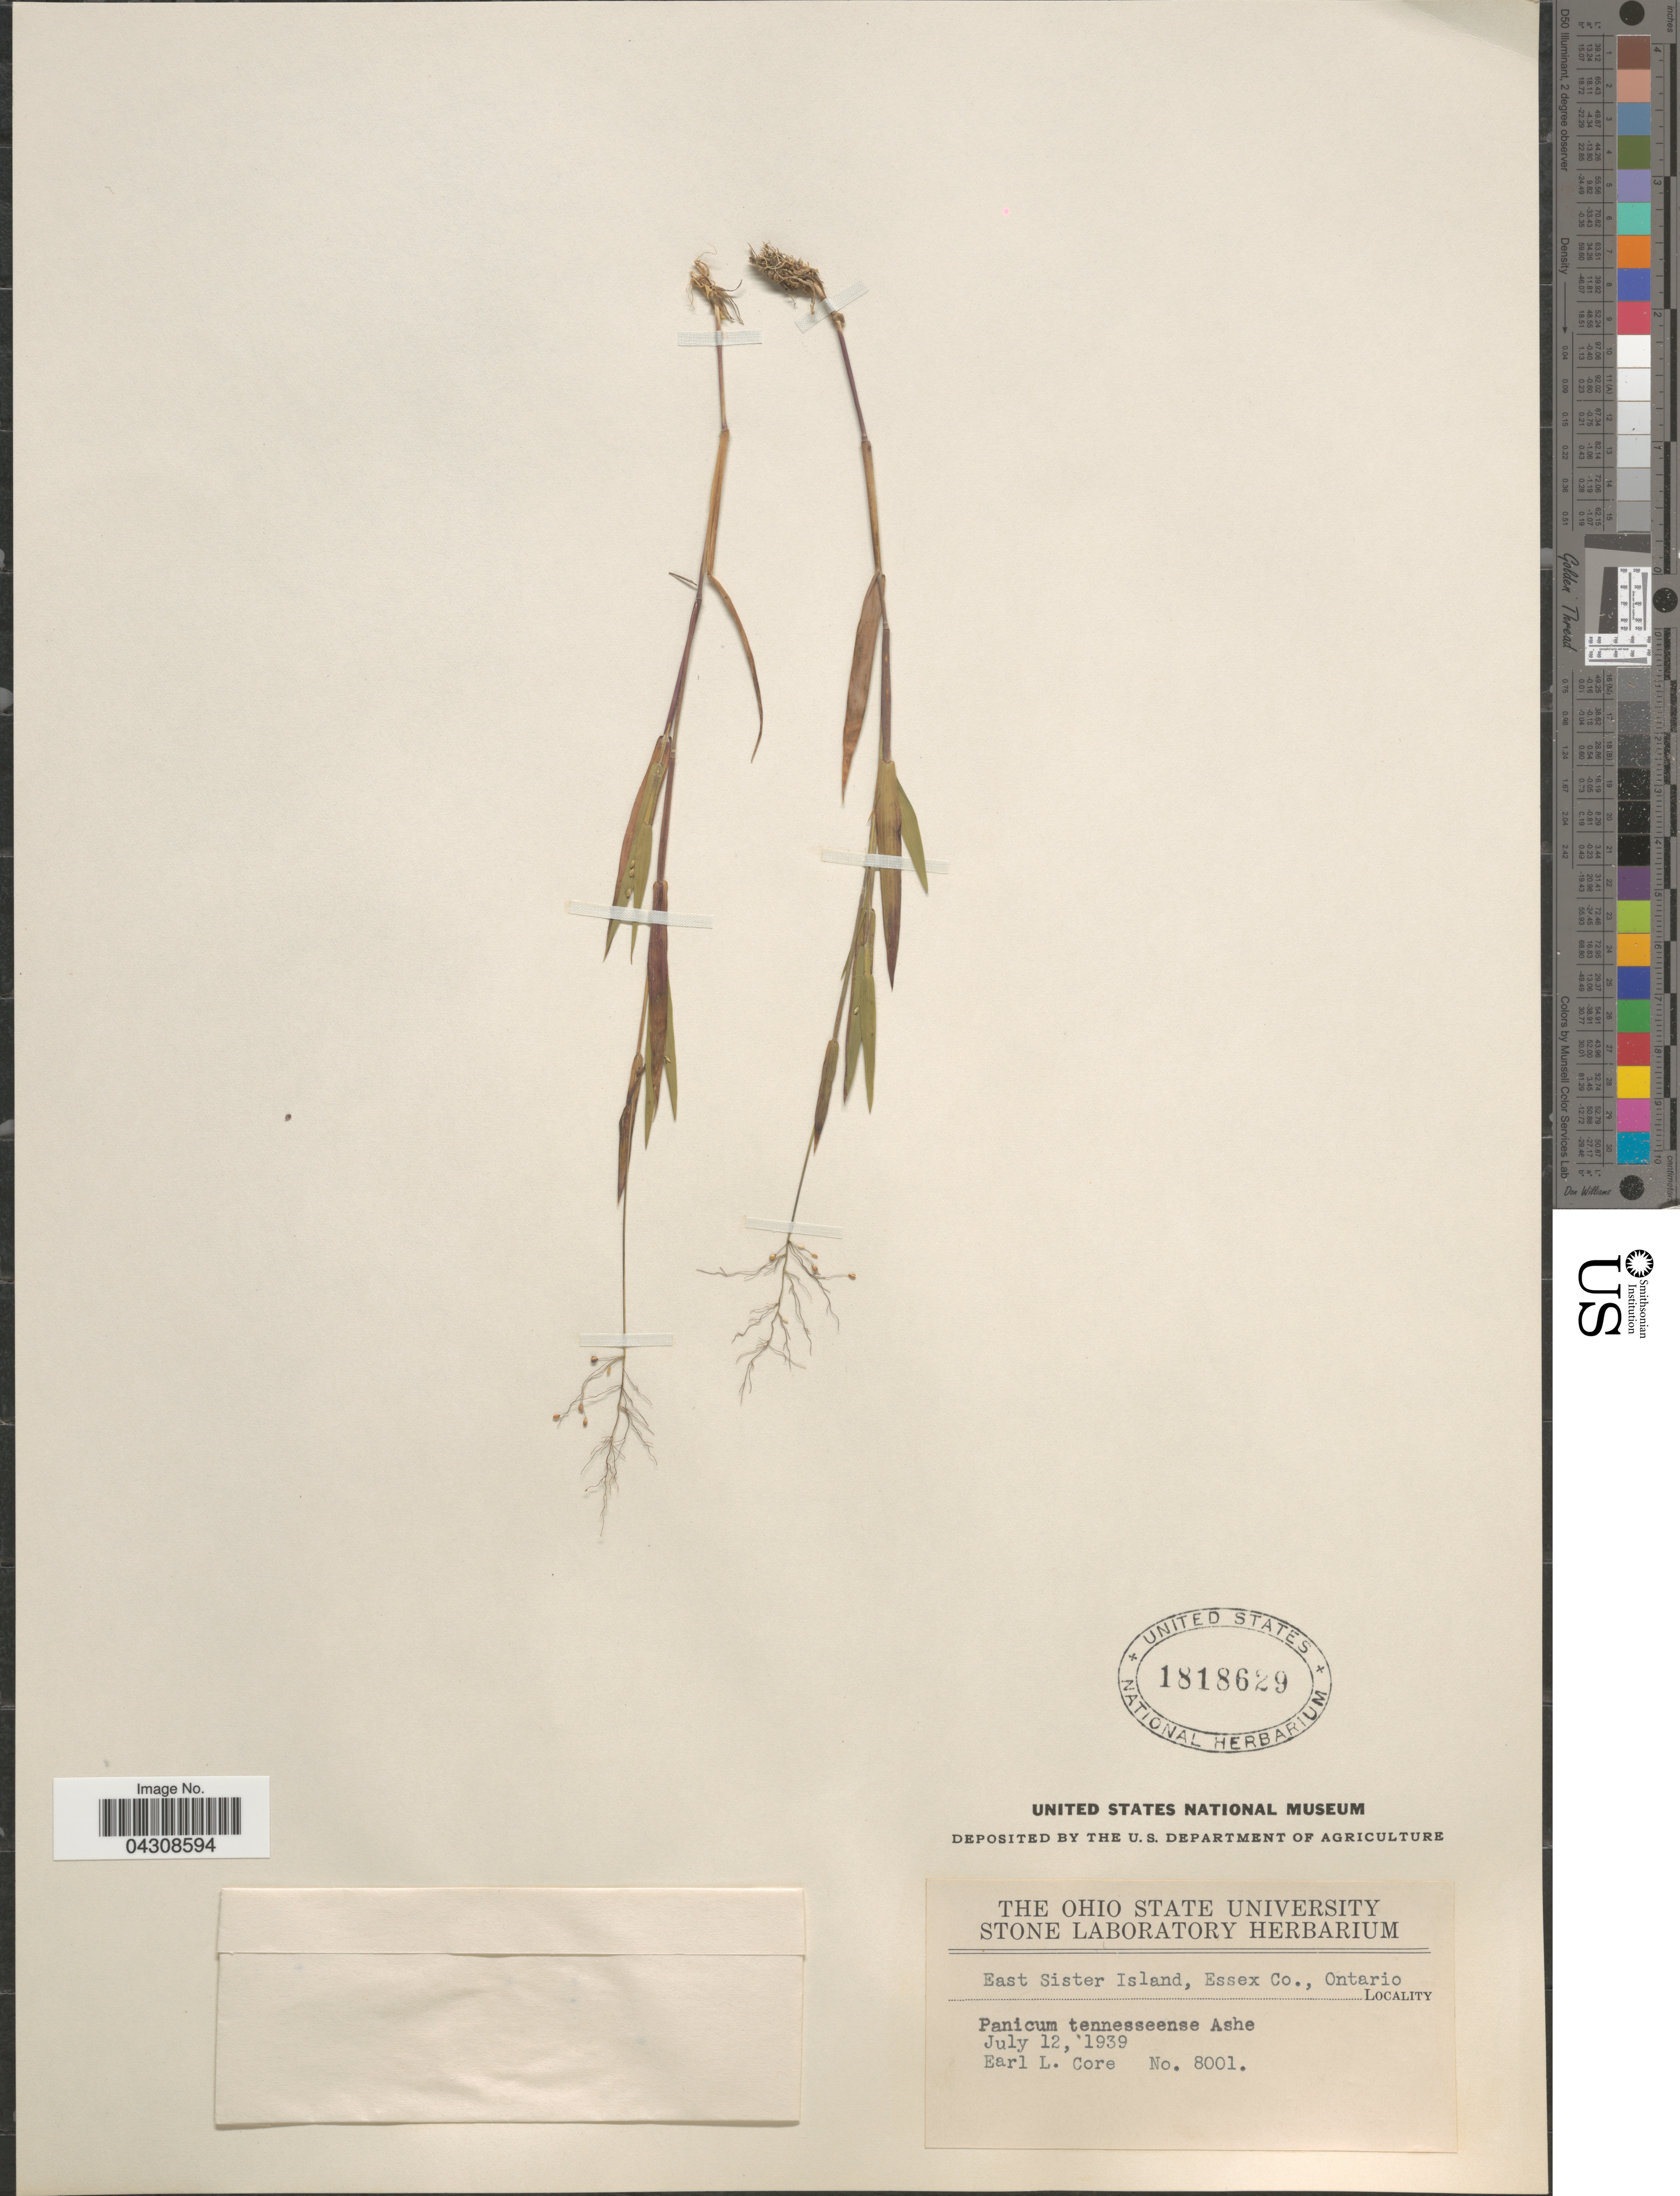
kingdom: Plantae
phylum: Tracheophyta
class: Liliopsida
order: Poales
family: Poaceae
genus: Dichanthelium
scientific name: Dichanthelium acuminatum var. acuminatum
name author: (Sw.) Gould & C.A. Clark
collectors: E. L. Core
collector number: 8001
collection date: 1939-07-12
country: Canada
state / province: Ontario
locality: Easter Sister Island, Essex Co.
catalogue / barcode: US 1818629